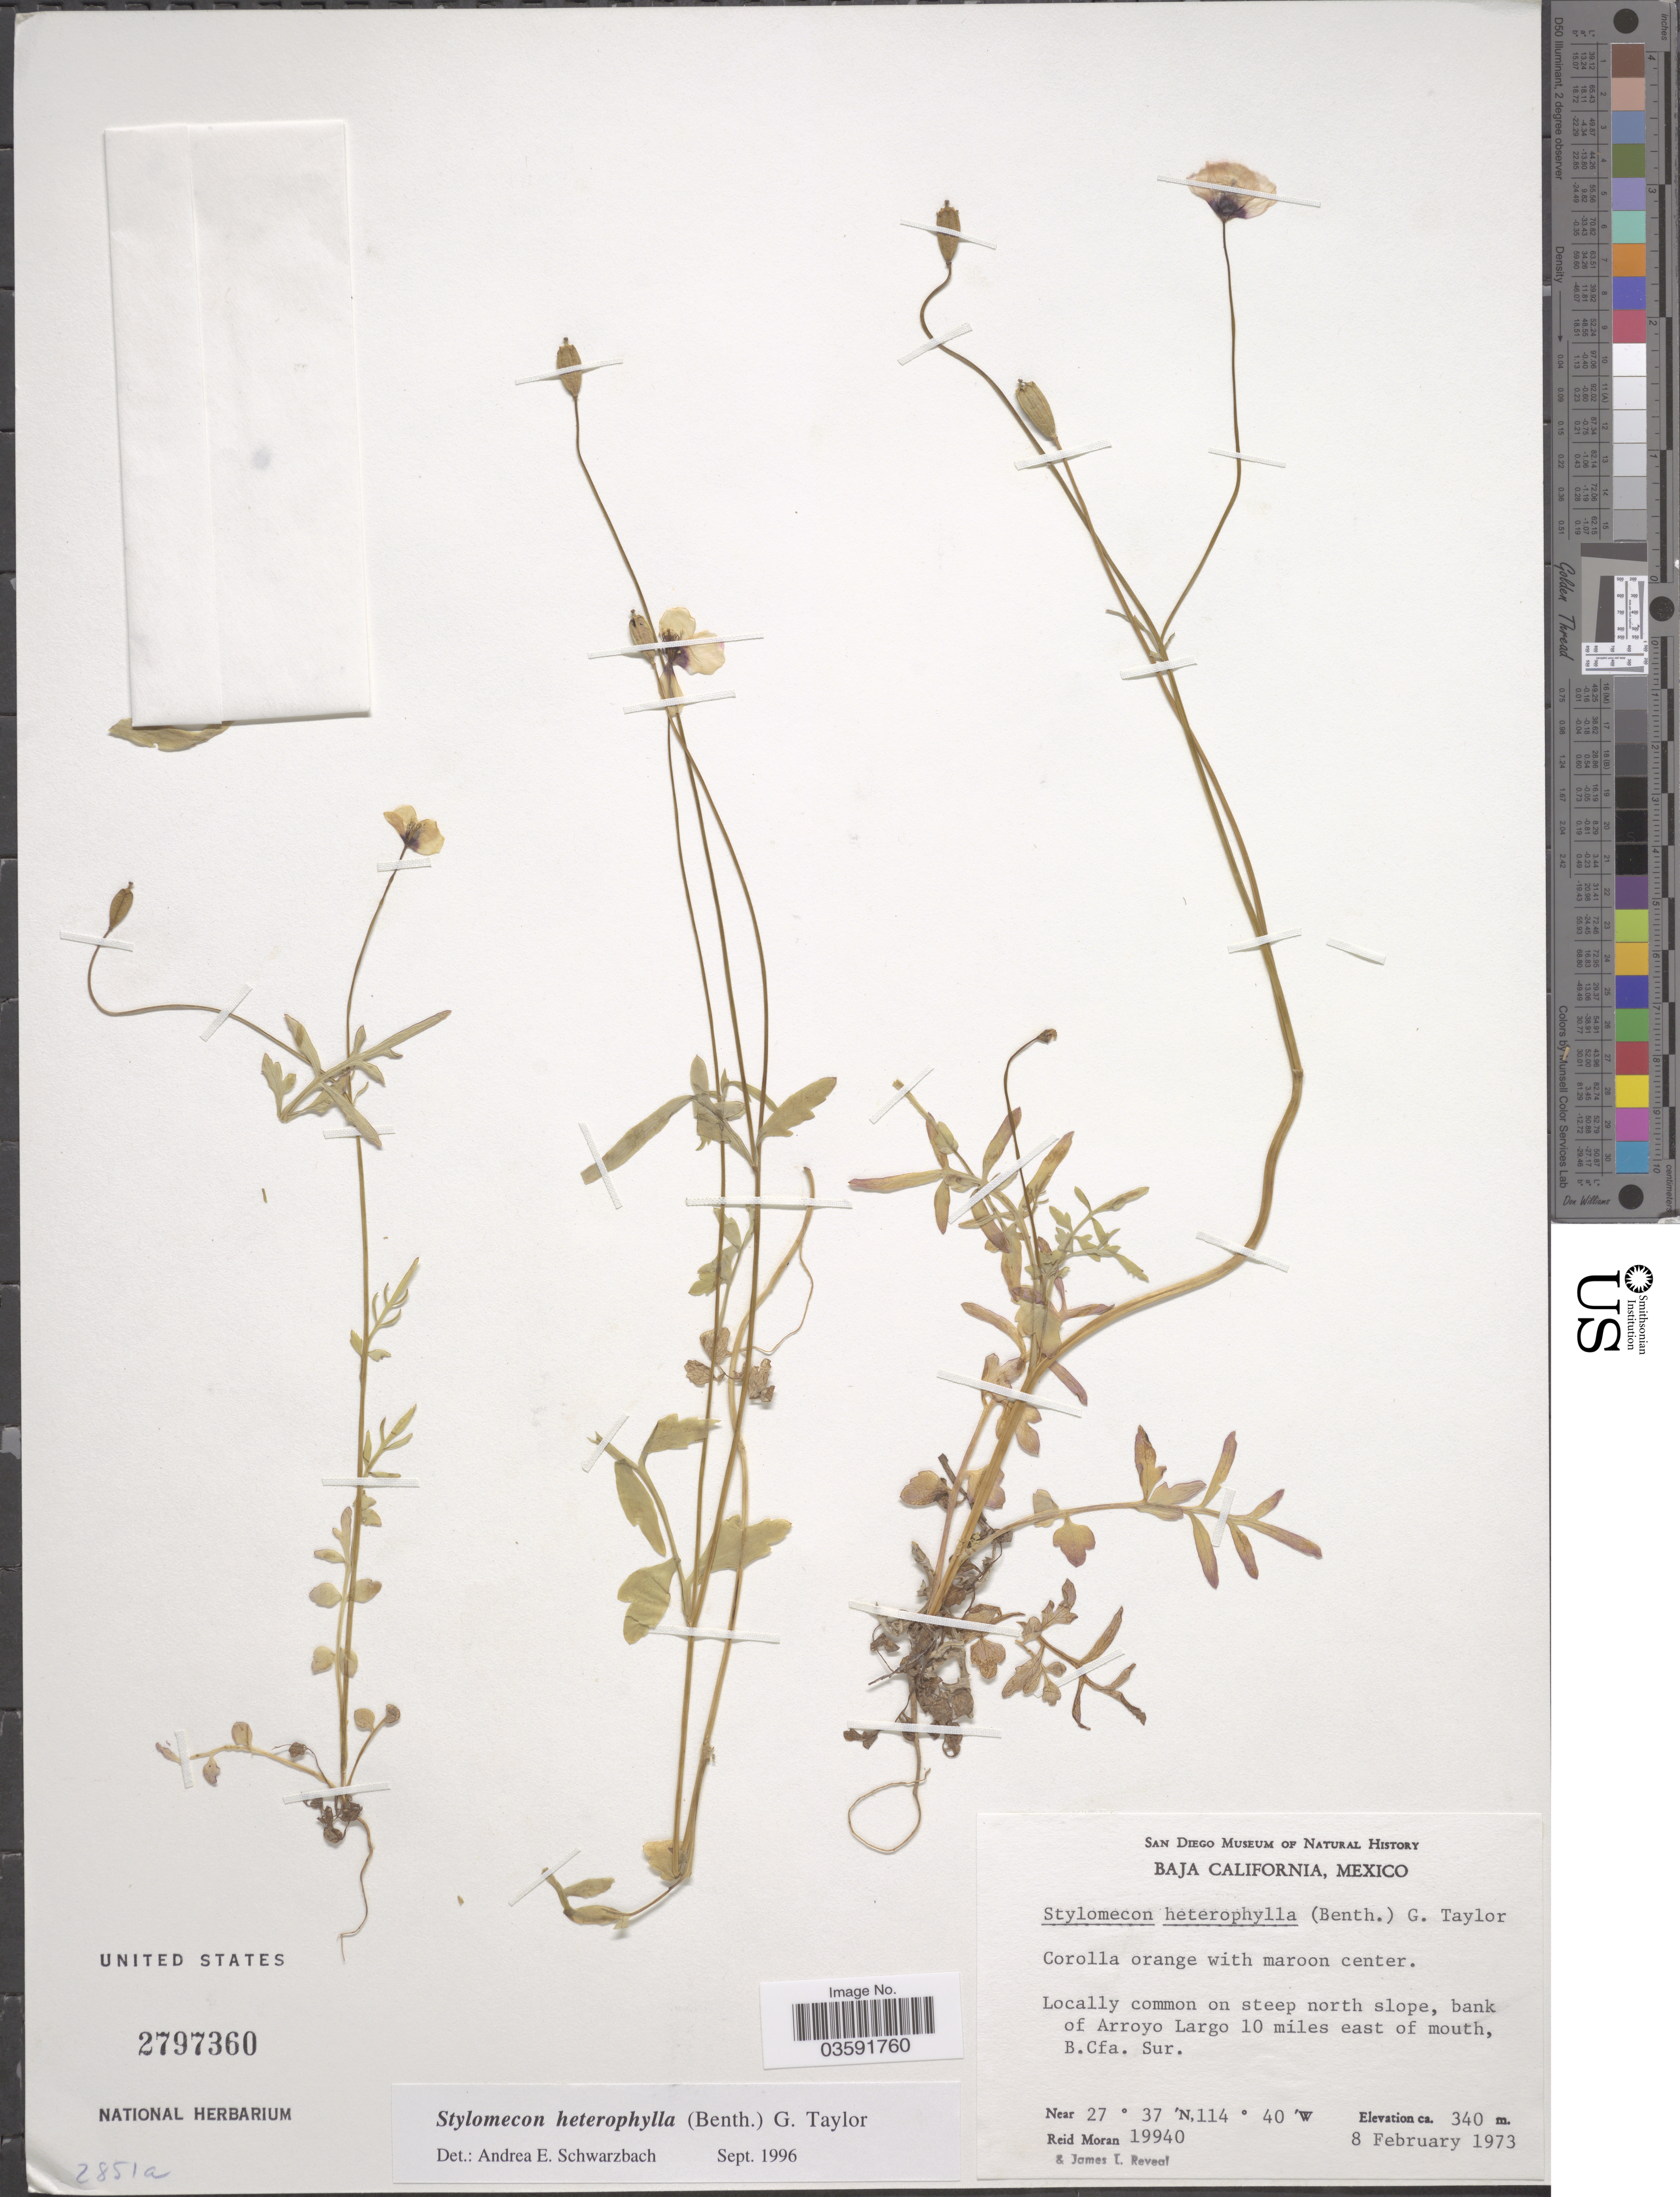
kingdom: Plantae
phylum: Tracheophyta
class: Magnoliopsida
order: Ranunculales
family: Papaveraceae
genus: Papaver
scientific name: Papaver heterophyllum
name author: (Benth.) Greene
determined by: Strong, M. T., (US), Smithsonian Institution - National Museum of Natural History (UNITED STATES)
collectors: R. Moran & J. L. Reveal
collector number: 19940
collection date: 1973-02-08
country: Mexico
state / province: Baja California Sur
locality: Bank of Arroyo Largo 10 miles east of mouth.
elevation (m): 340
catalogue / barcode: US 2797360